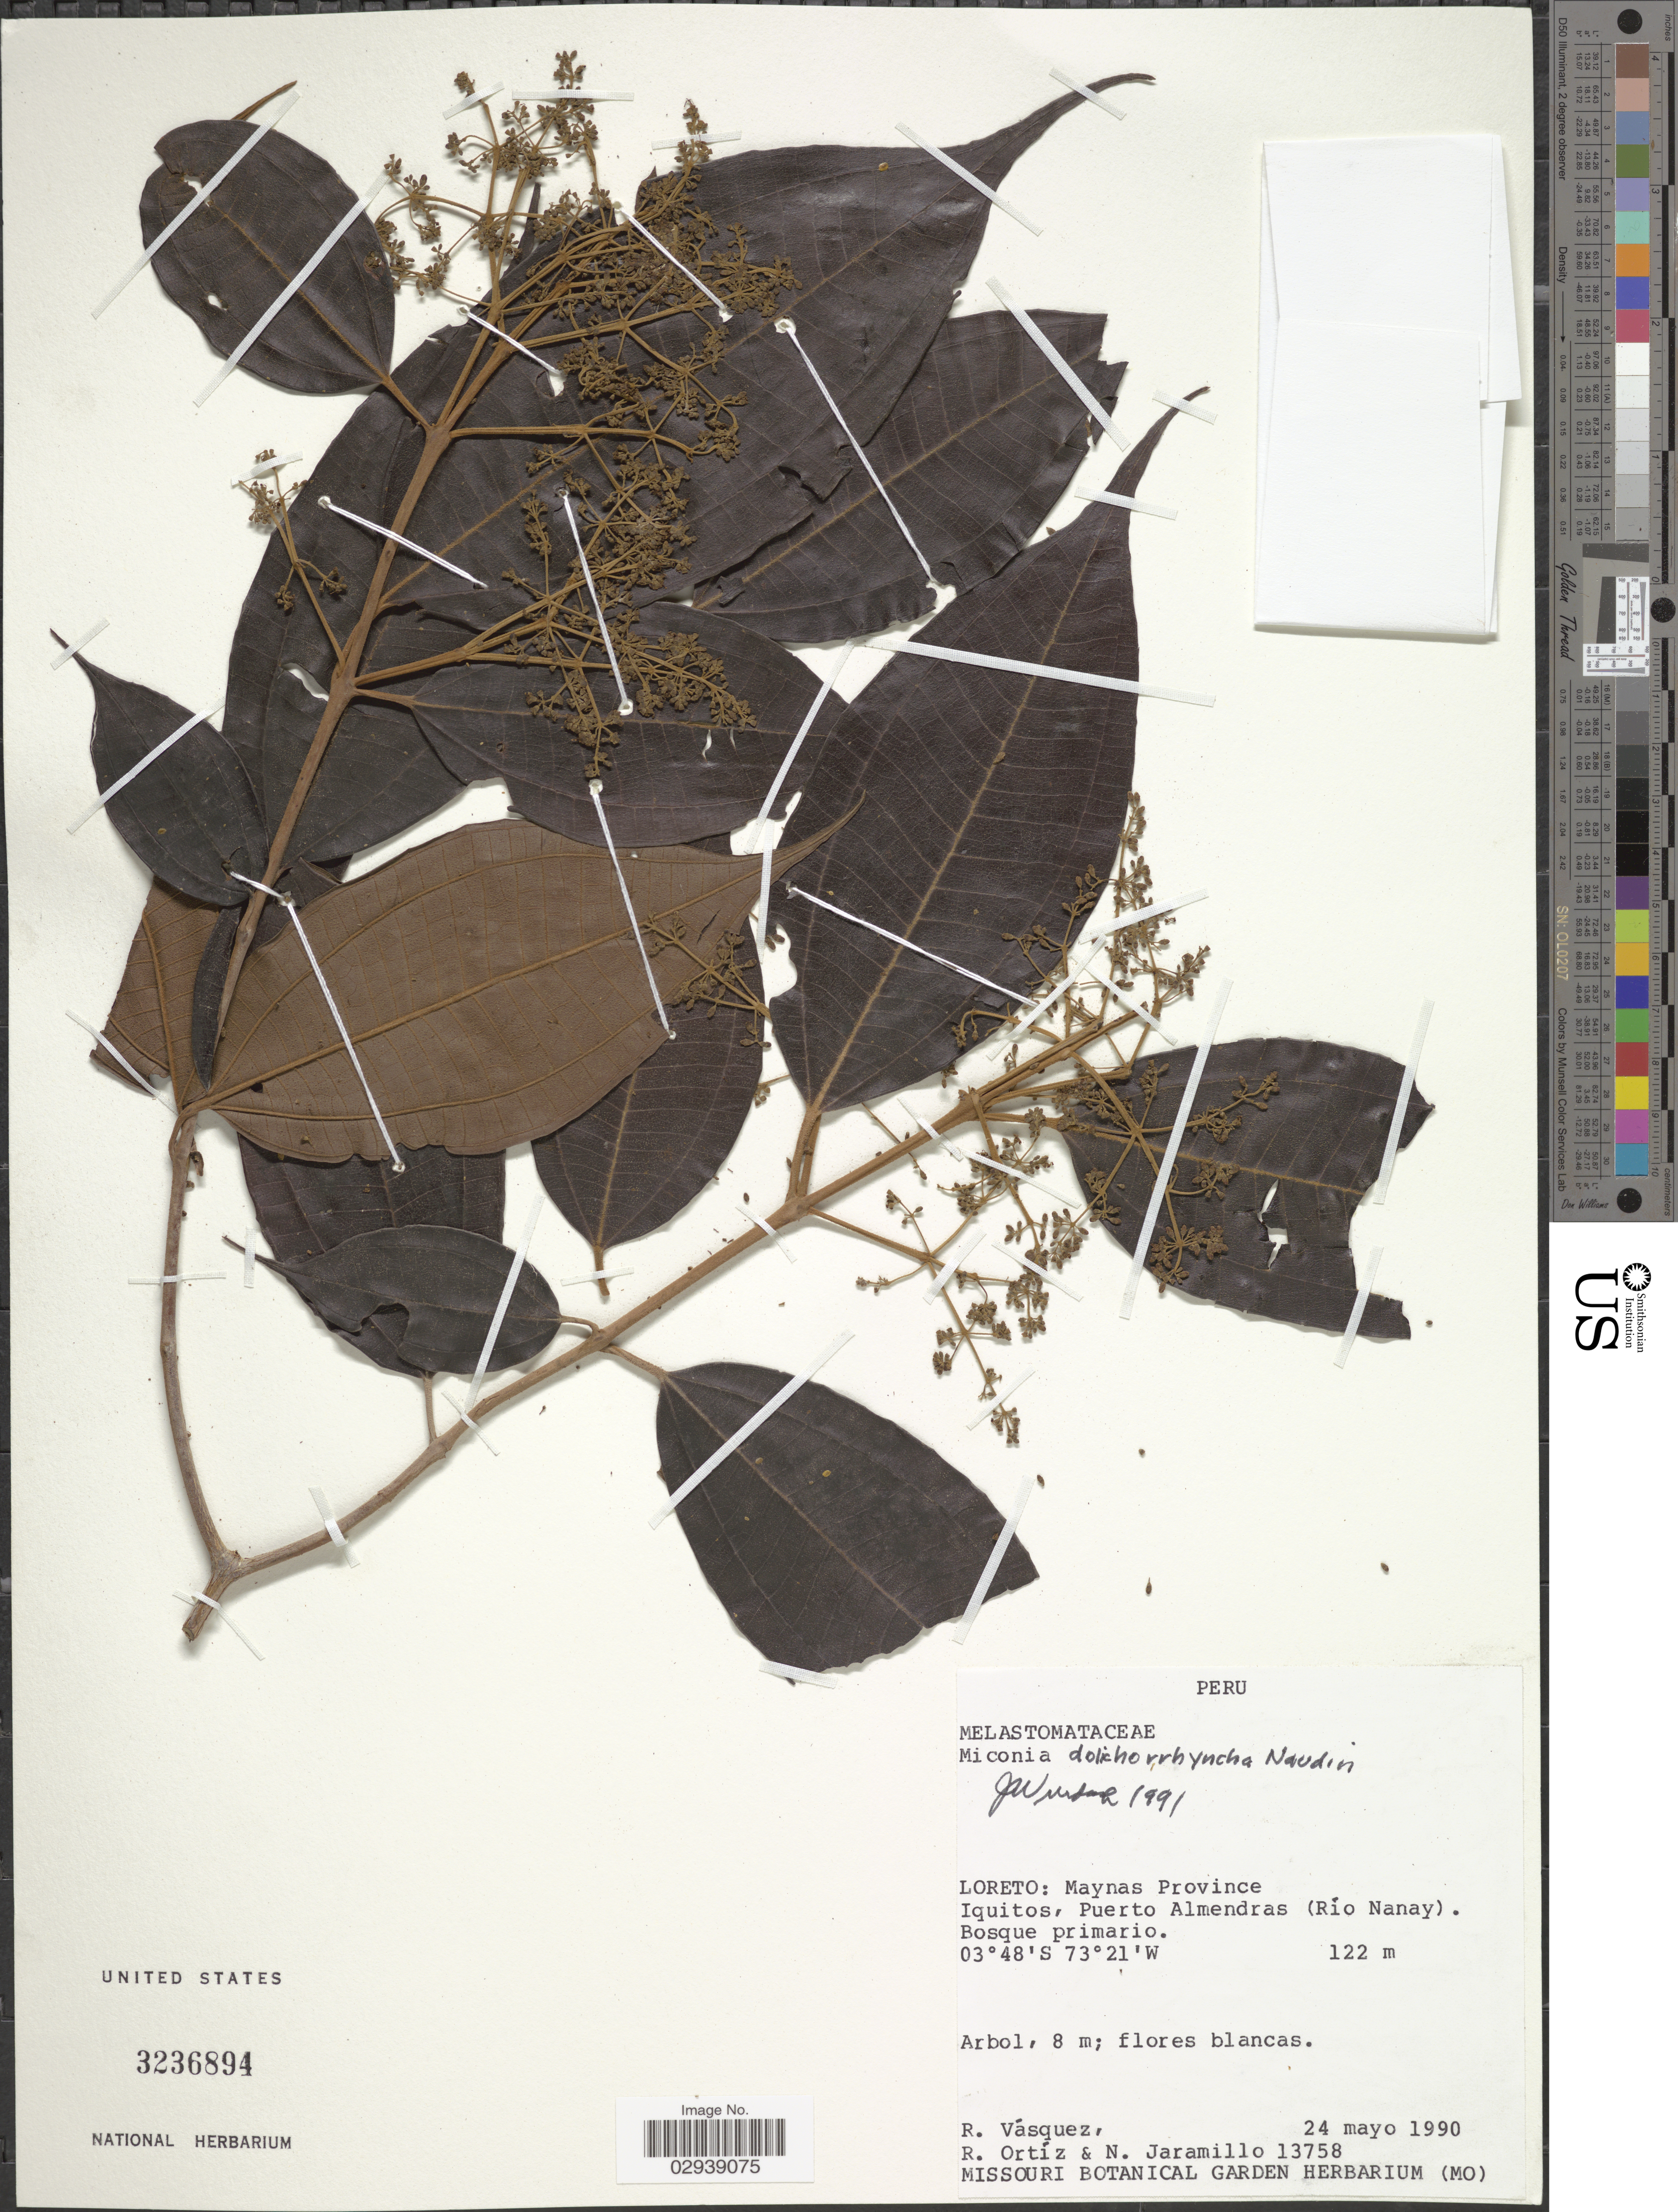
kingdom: Plantae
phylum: Tracheophyta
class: Magnoliopsida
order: Myrtales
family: Melastomataceae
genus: Miconia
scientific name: Miconia dolichorrhyncha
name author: Naudin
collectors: R. Vásquez, R. Ortíz & N. Jaramillo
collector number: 13758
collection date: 1990-05-24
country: Peru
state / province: Loreto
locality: Maynas Province. Iquitos, Puerto Almendras (Río Nanay).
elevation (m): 122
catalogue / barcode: US 3236894